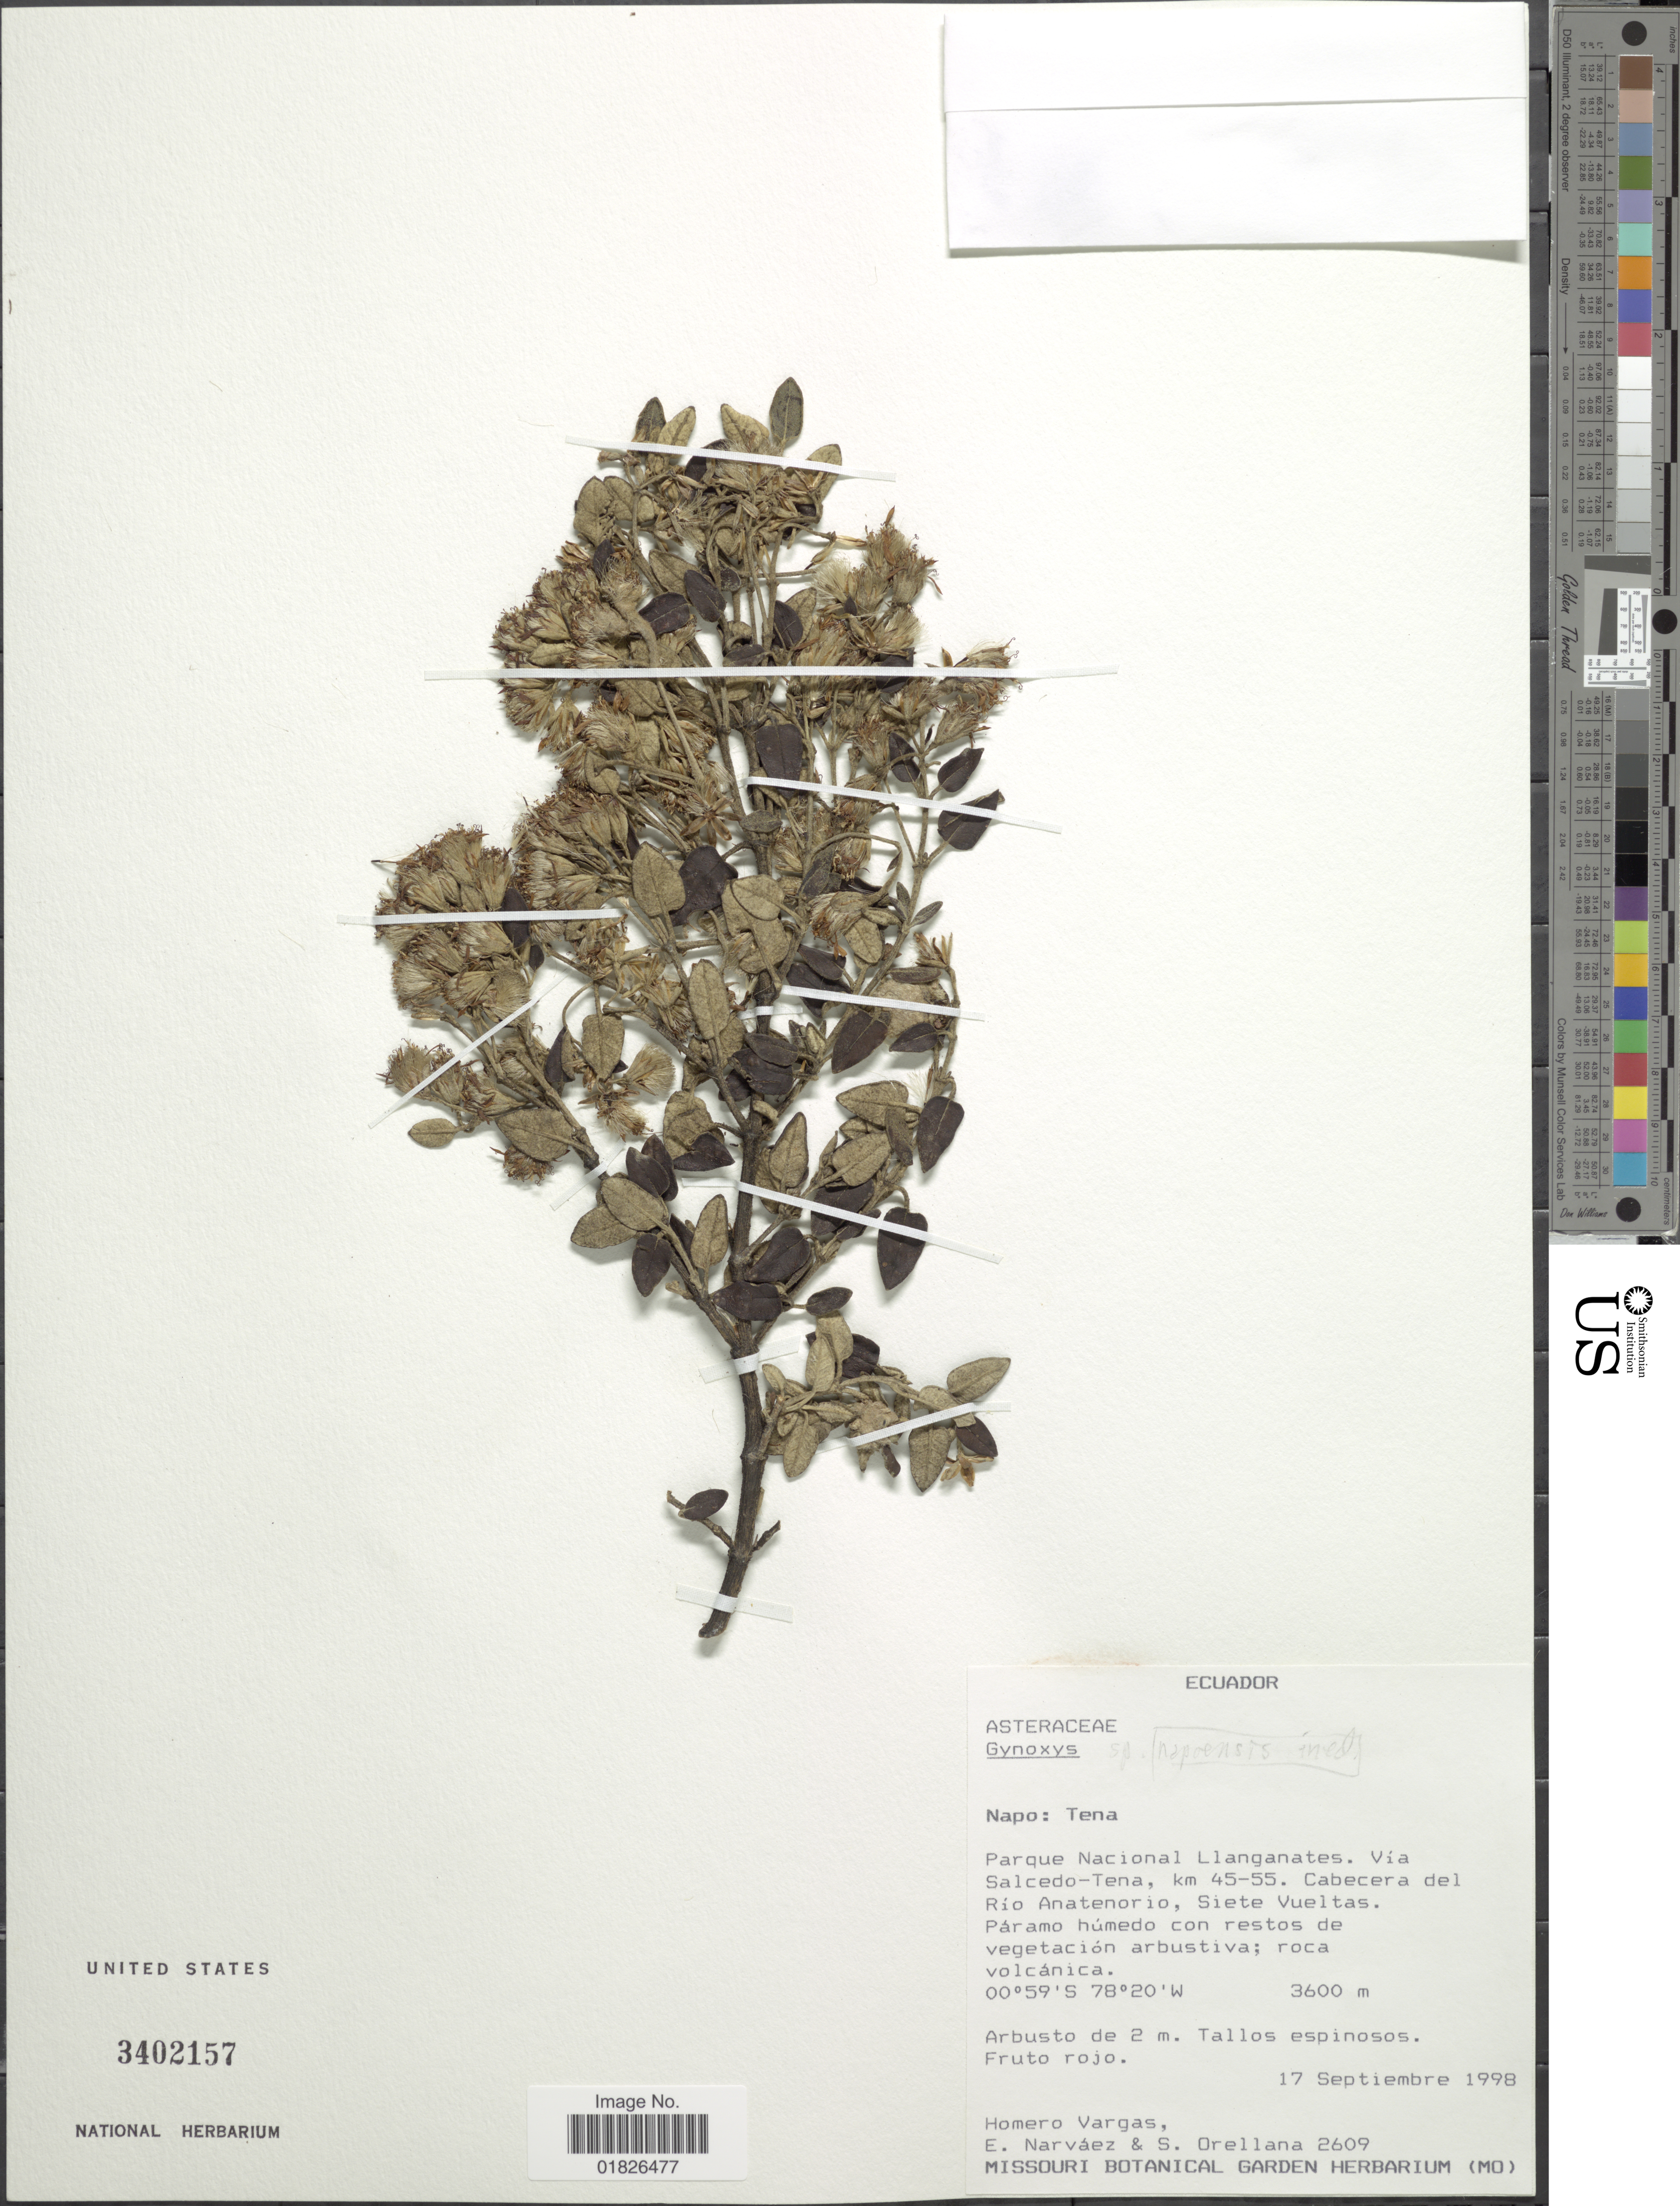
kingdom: Plantae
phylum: Tracheophyta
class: Magnoliopsida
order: Asterales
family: Asteraceae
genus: Gynoxys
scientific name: Gynoxys napoensis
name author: H. Rob.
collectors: H. Vargas, E. Narváez & S. Orellana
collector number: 2609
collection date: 1998-09-17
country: Ecuador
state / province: Napo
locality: Tena Canton, Parque Nacional Llanganates, via Salcedo-Tena, km 45-55, Cabecera del Rio Anatenorio, Siete Vueltas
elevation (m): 3600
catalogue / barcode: US 3402157